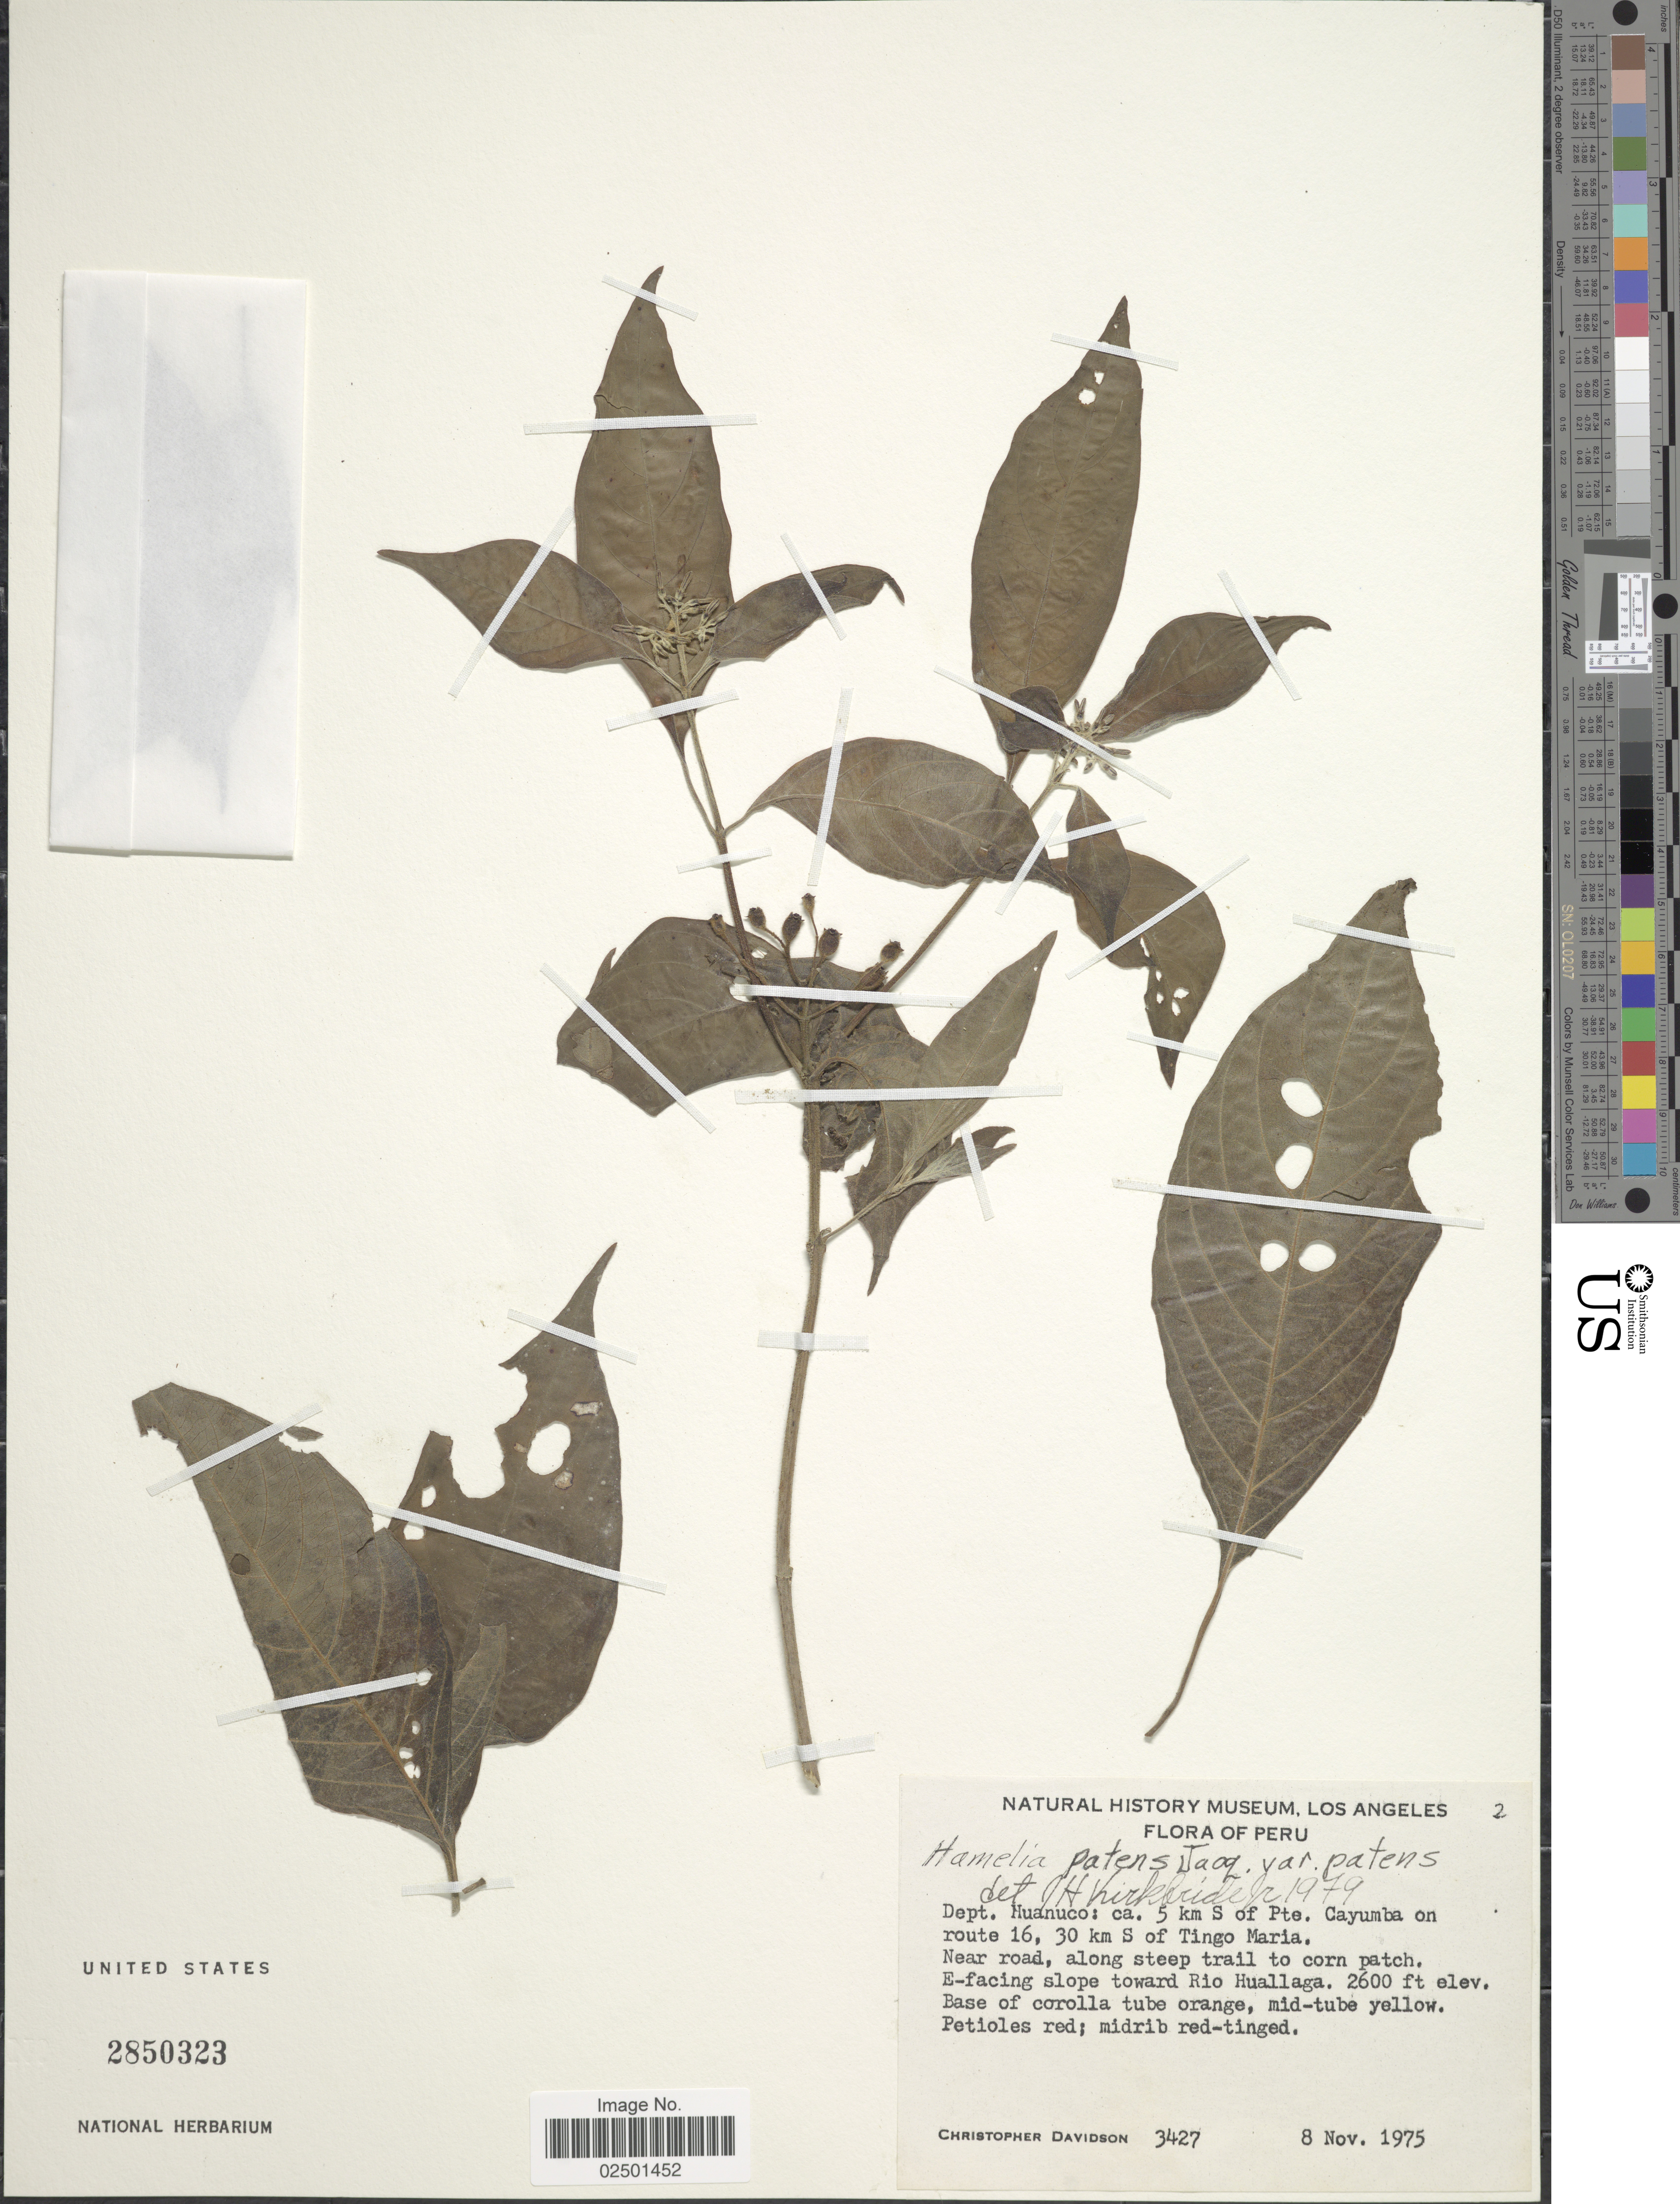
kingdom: Plantae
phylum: Tracheophyta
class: Magnoliopsida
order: Gentianales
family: Rubiaceae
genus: Hamelia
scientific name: Hamelia patens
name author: Jacq.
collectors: C. Davidson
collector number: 3427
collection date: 1975-11-08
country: Peru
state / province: Huánuco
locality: Dept. Huanuco: ca. 5 km S of Pte. Cayumba on route 16, 30 km S of Tingo Maria. Near road, along steep trail to corn patch. E-facing slope toward Rio Huallaga.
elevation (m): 792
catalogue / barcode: US 2850323